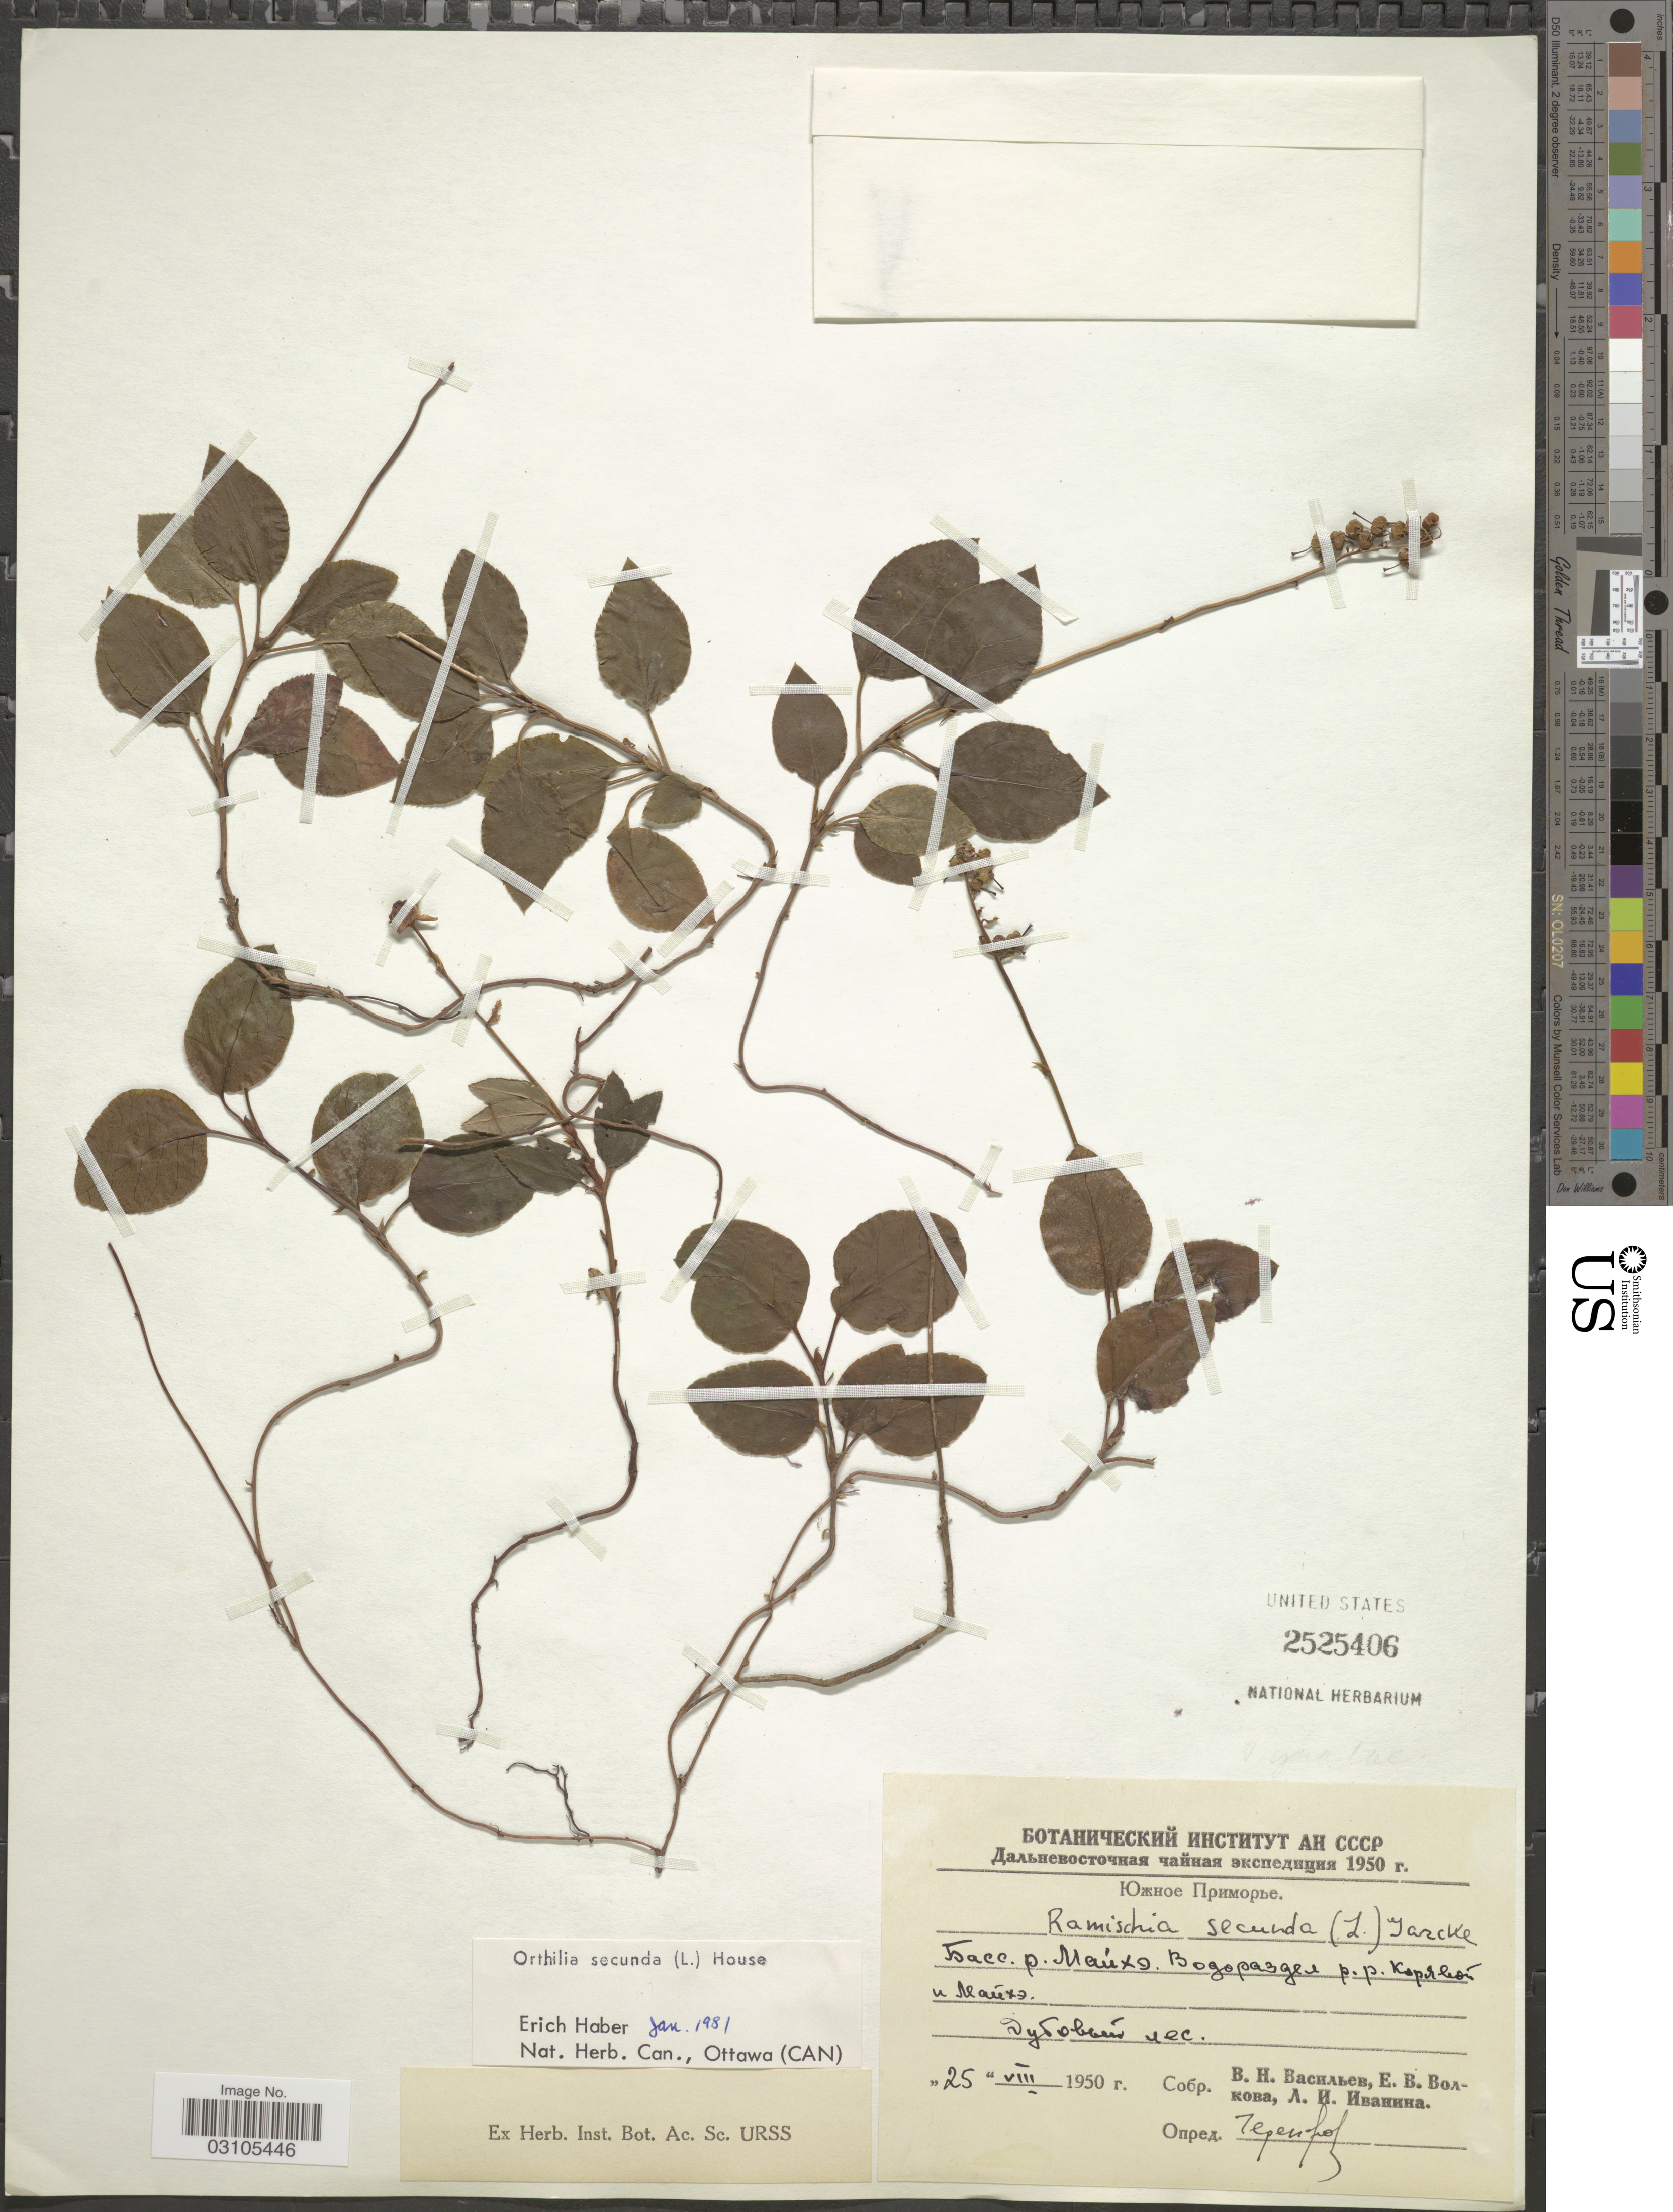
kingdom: Plantae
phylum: Tracheophyta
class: Magnoliopsida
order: Ericales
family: Ericaceae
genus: Orthilia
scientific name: Orthilia secunda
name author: (L.) House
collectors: V. Vasil'ev, E. V. Volkova & L. Ivanina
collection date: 1950-08-25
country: Russian Federation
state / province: Primorsky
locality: Basin of River Maikhe, between rivers Koryavaya and Maikhe.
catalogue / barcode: US 2525406